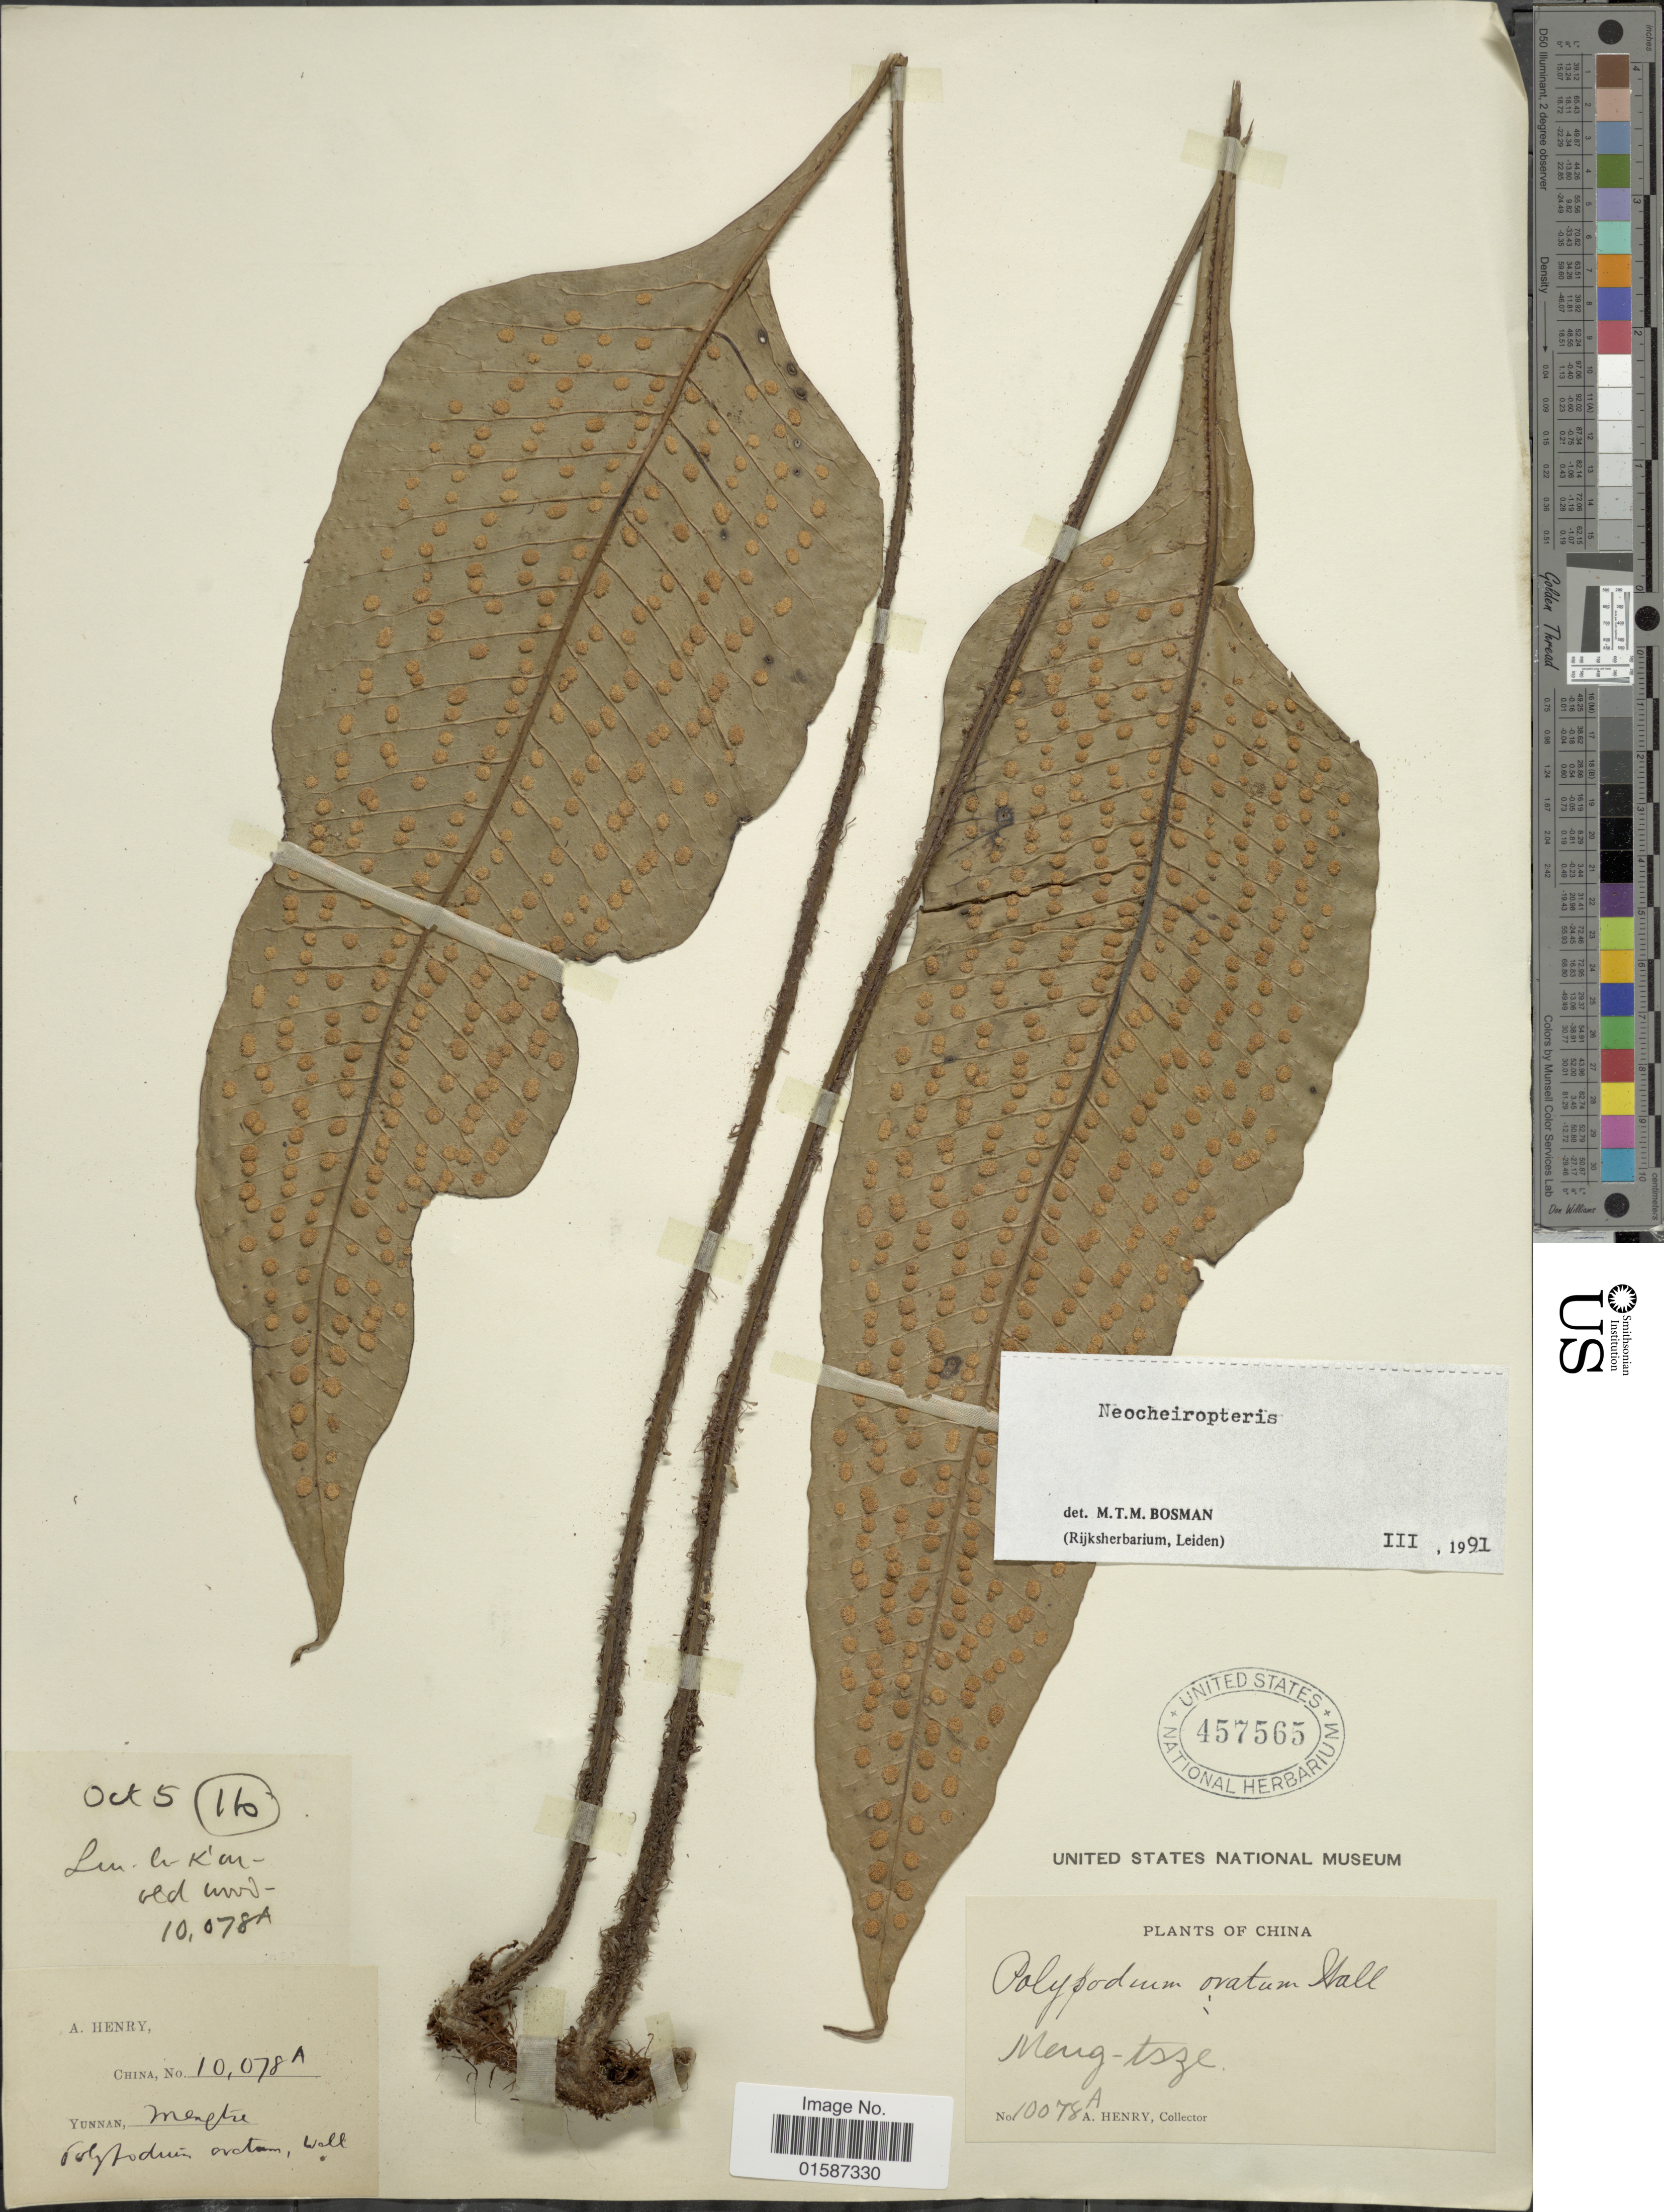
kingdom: Plantae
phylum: Tracheophyta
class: Polypodiopsida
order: Polypodiales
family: Polypodiaceae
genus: Neolepisorus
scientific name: Neolepisorus ovatus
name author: (Bedd.) Ching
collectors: A. Henry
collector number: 10078 A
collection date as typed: Transcribed d/m/y: /10/5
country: China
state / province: Yunnan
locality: Yunnan, Mengtze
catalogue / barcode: US 457565